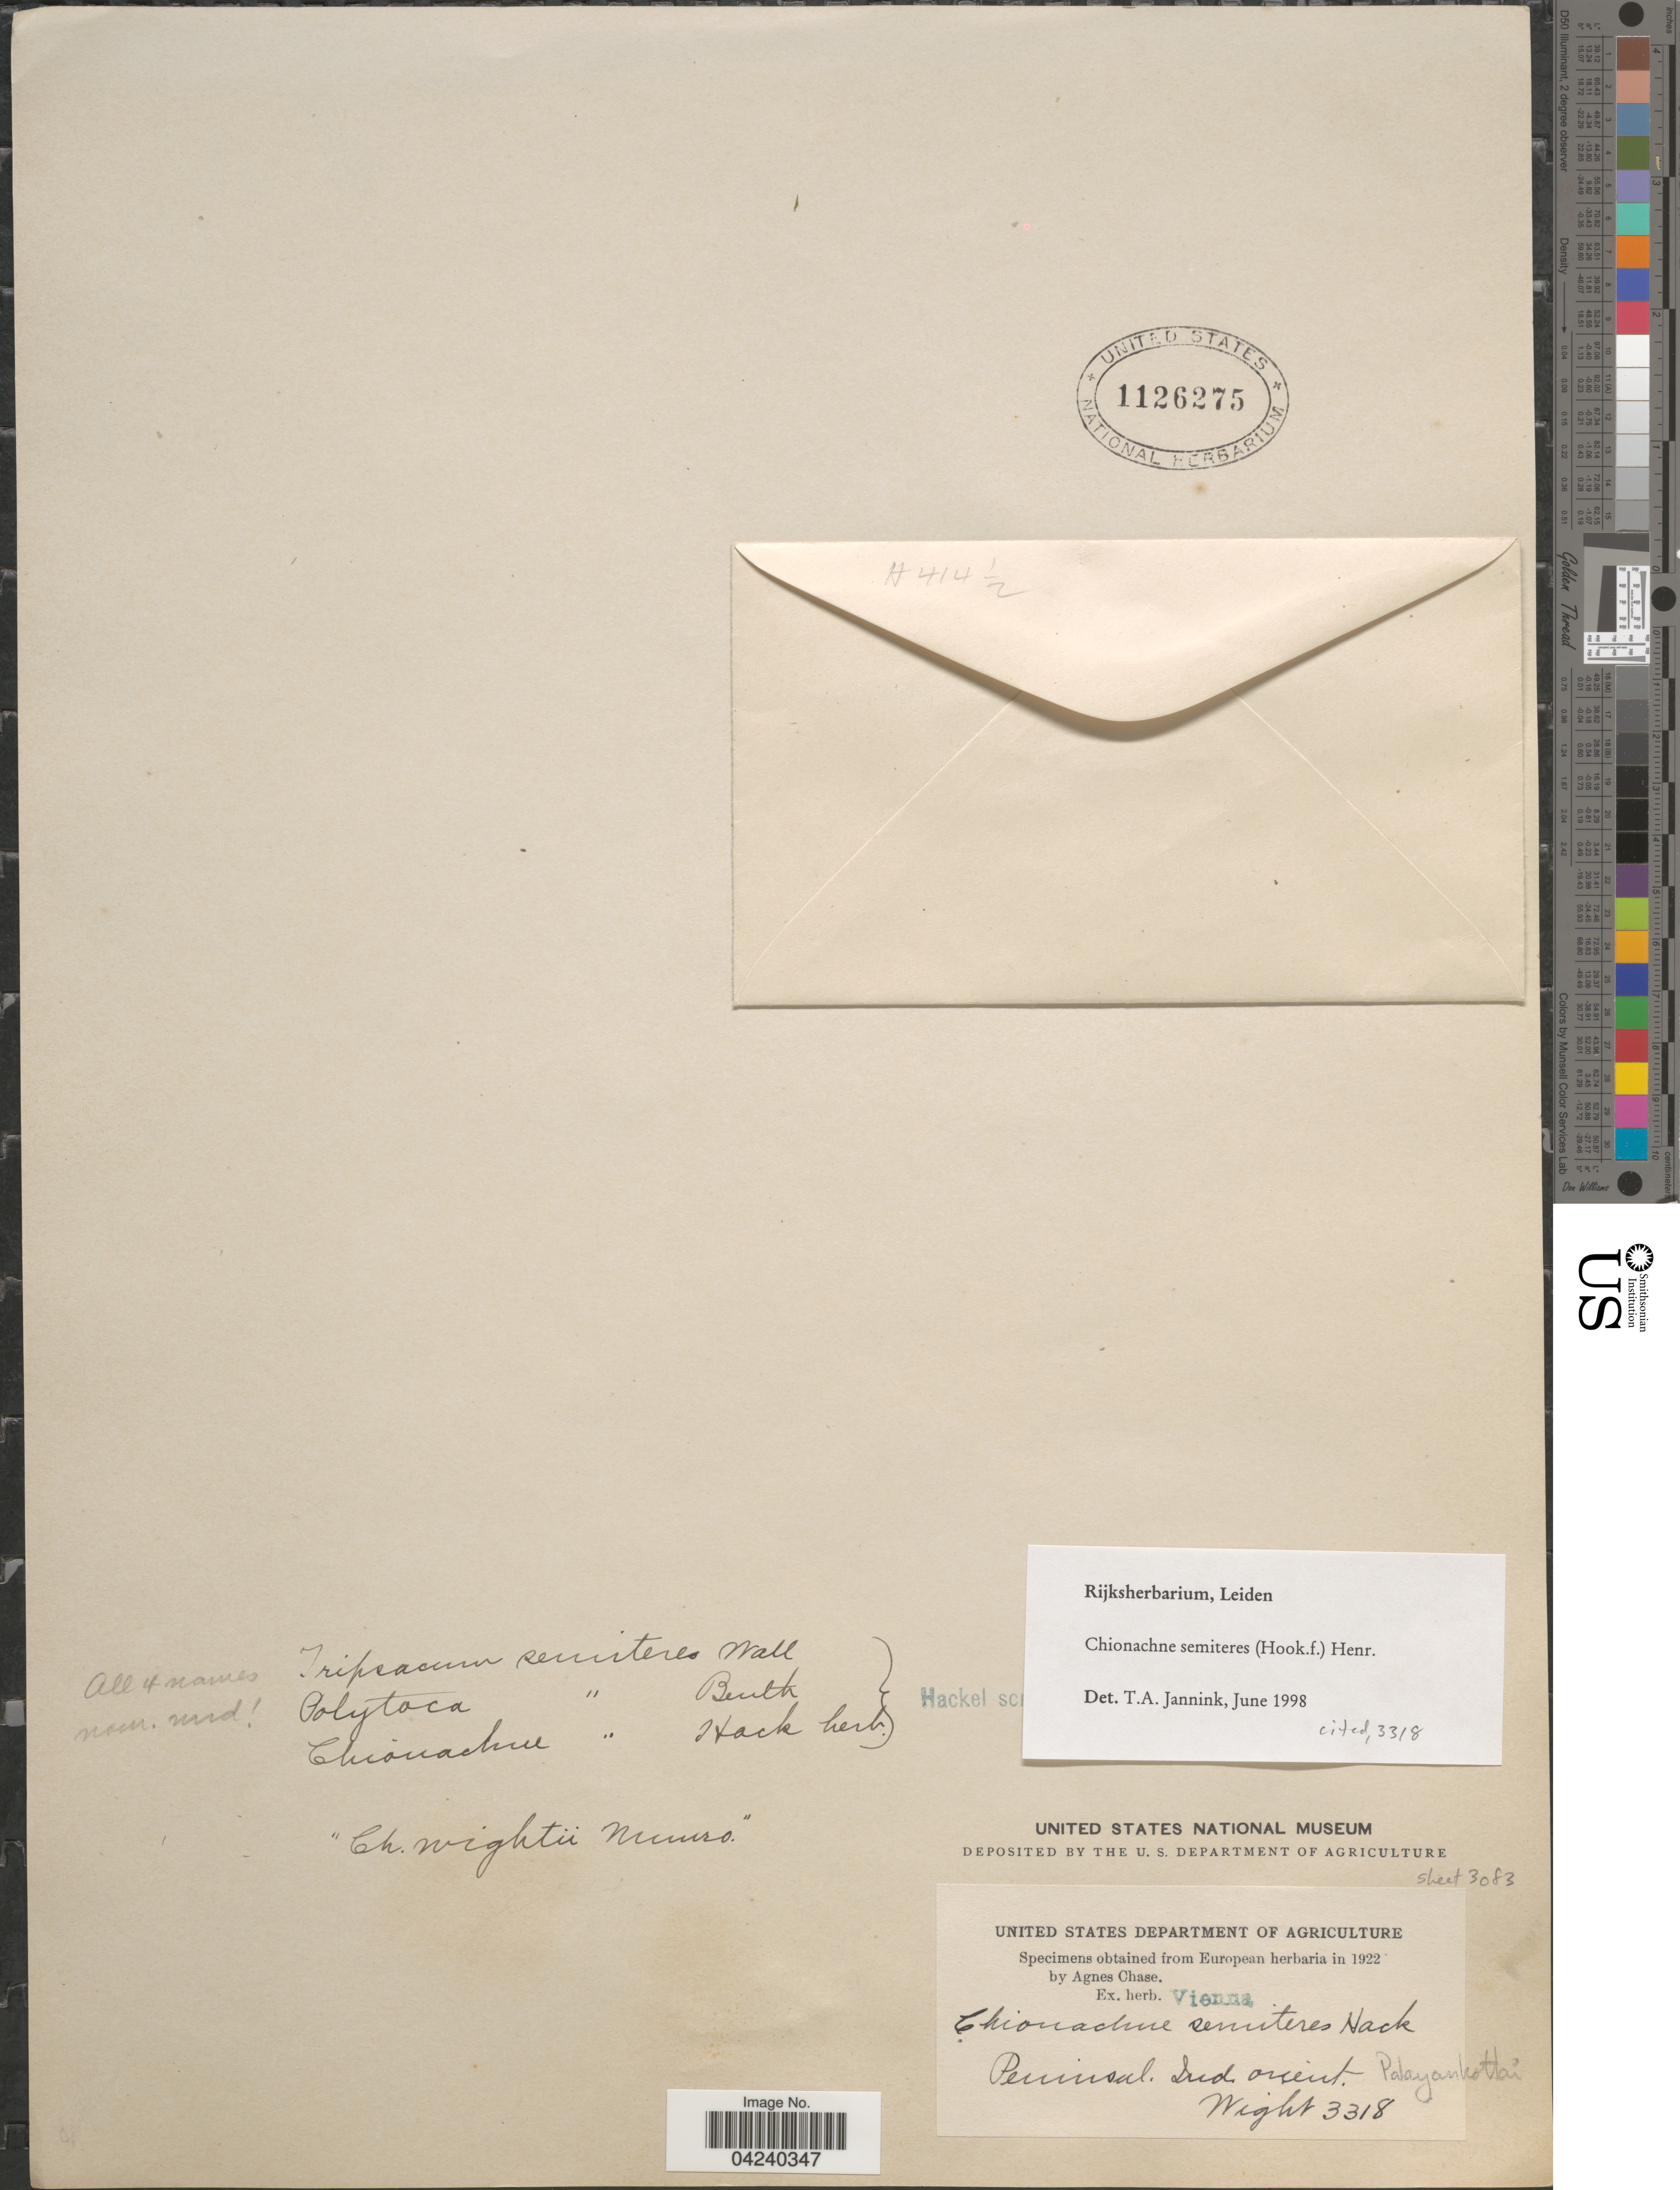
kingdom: Plantae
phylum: Tracheophyta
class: Liliopsida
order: Poales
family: Poaceae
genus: Chionachne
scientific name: Chionachne semiteres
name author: (Benth. ex Stapf) Henr.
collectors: -- Wight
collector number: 3318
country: India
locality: Peninsul. Ind. orient.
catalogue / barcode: US 1126275